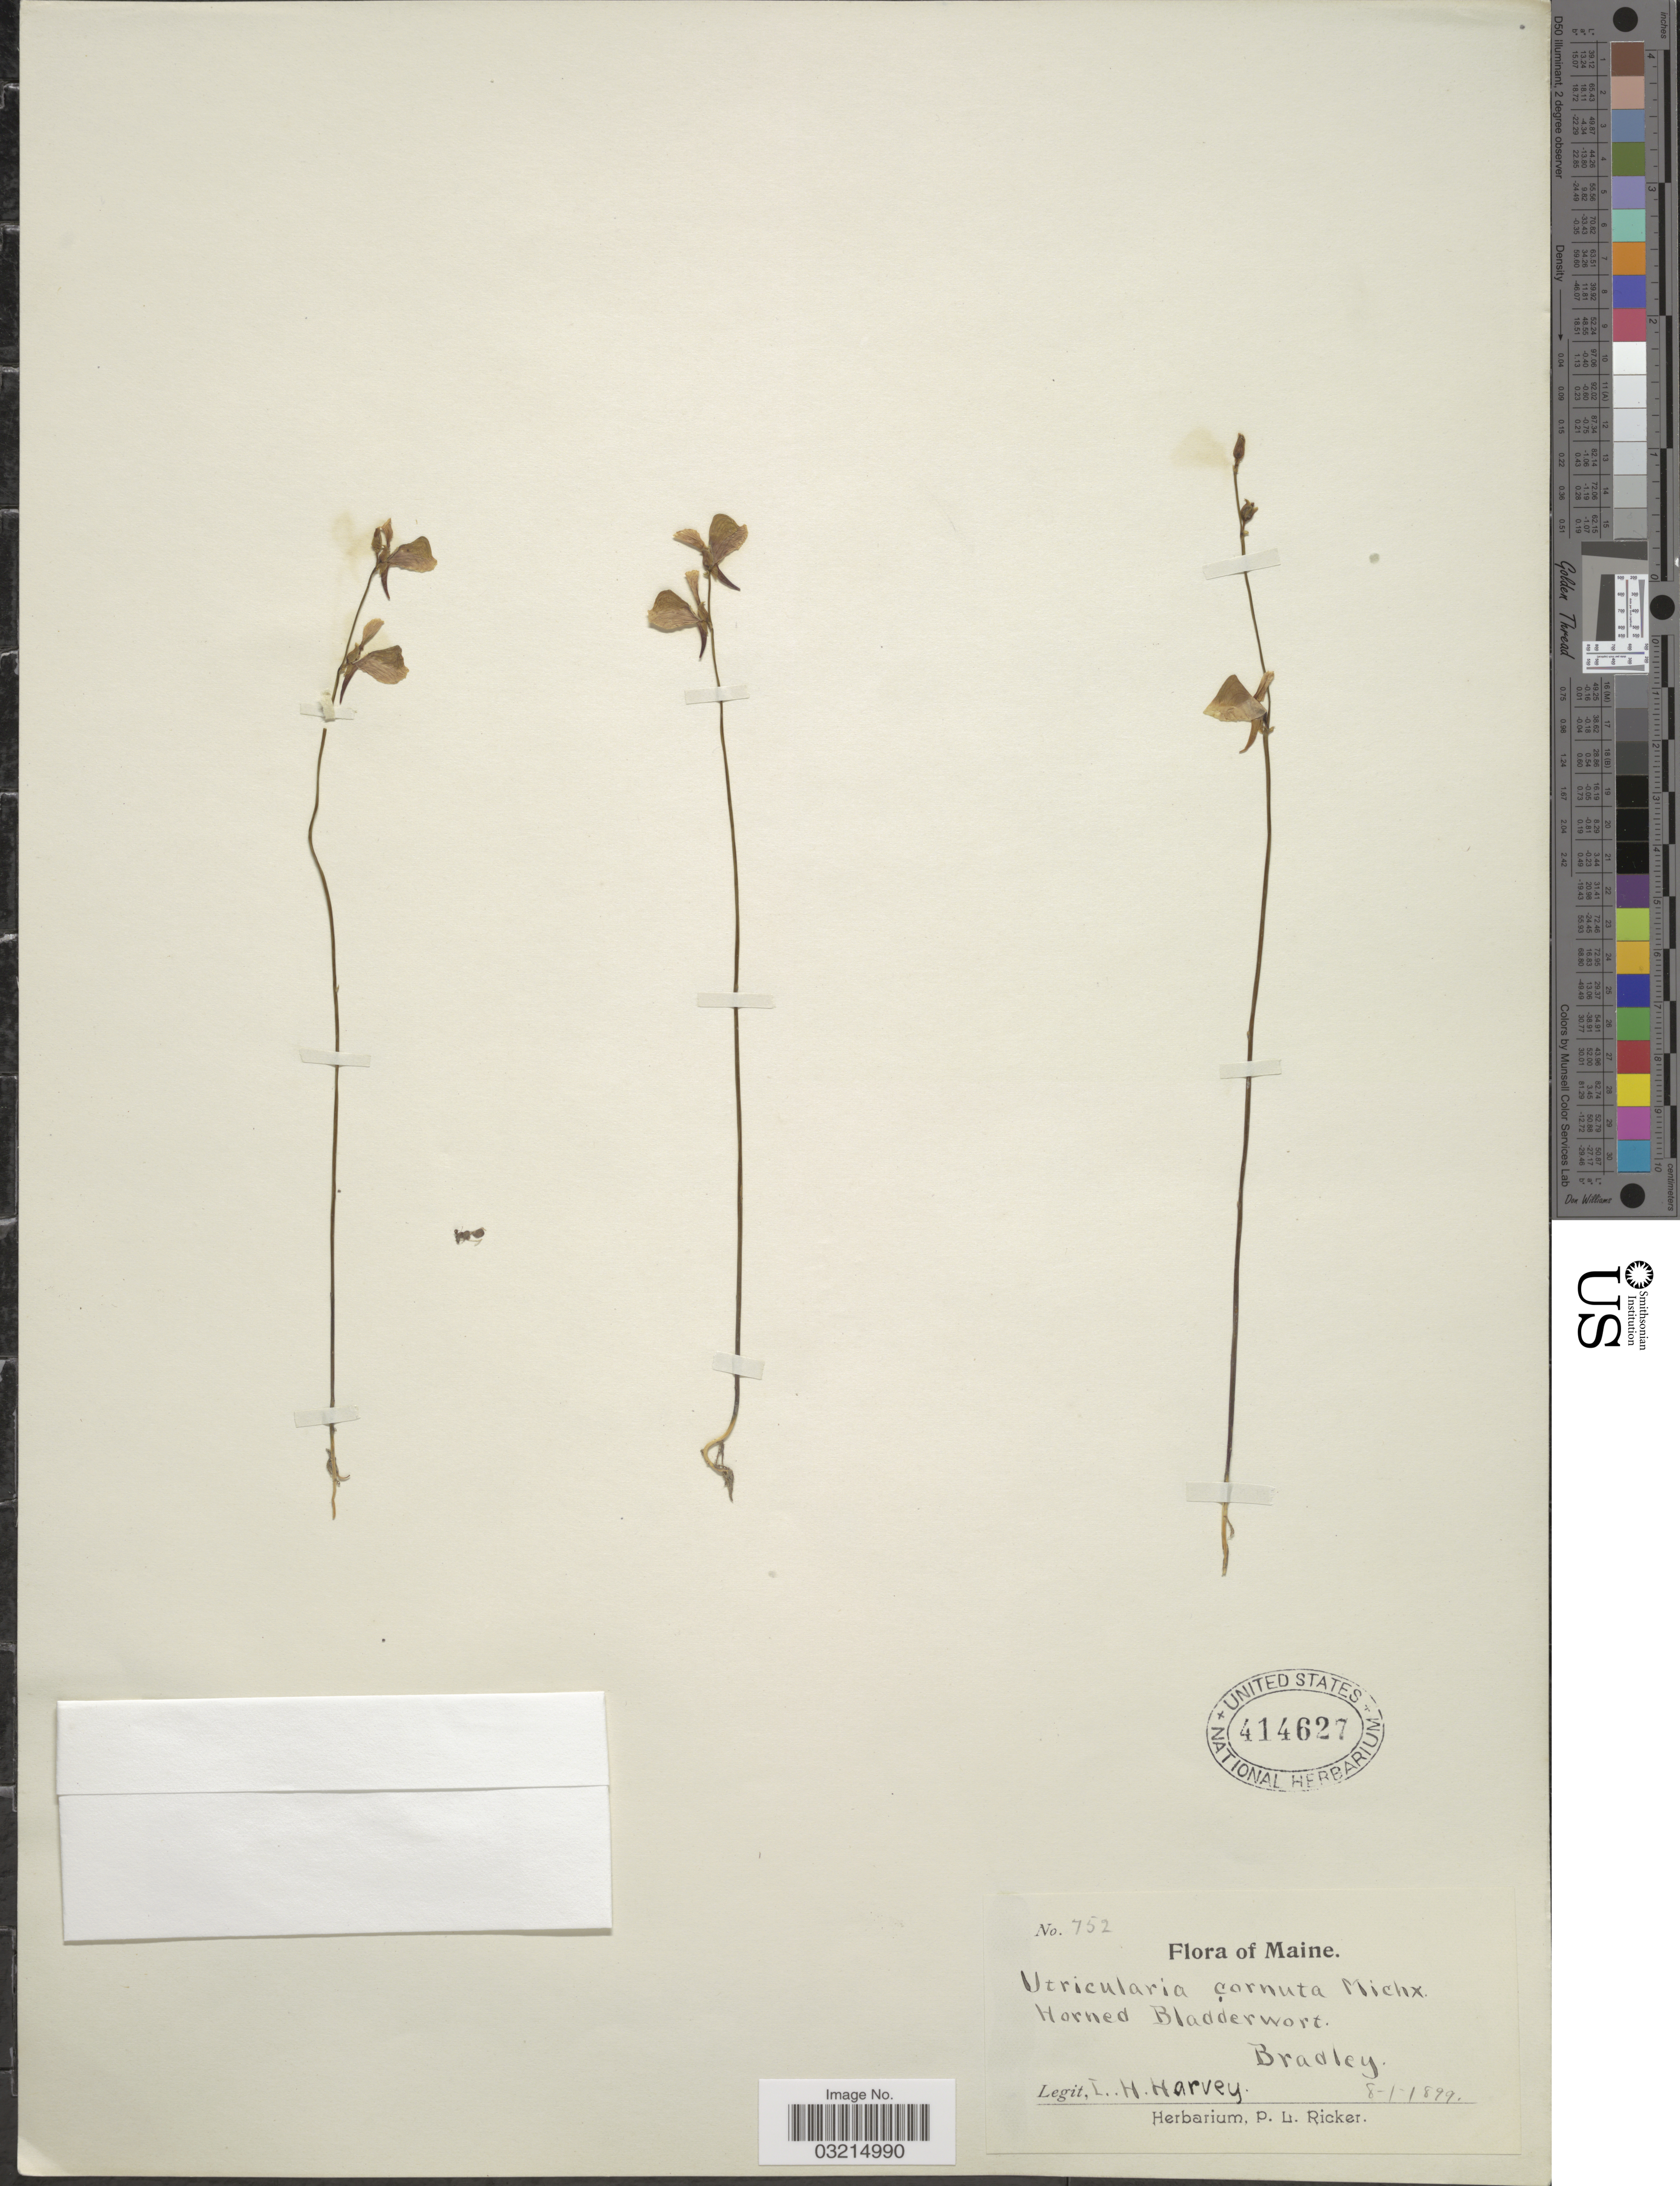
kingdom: Plantae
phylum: Tracheophyta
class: Magnoliopsida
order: Lamiales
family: Lentibulariaceae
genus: Utricularia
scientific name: Utricularia cornuta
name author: Michx.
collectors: L. H. Harvey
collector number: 752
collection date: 1899-08-01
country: United States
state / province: Maine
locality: Bradley.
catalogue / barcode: US 414627